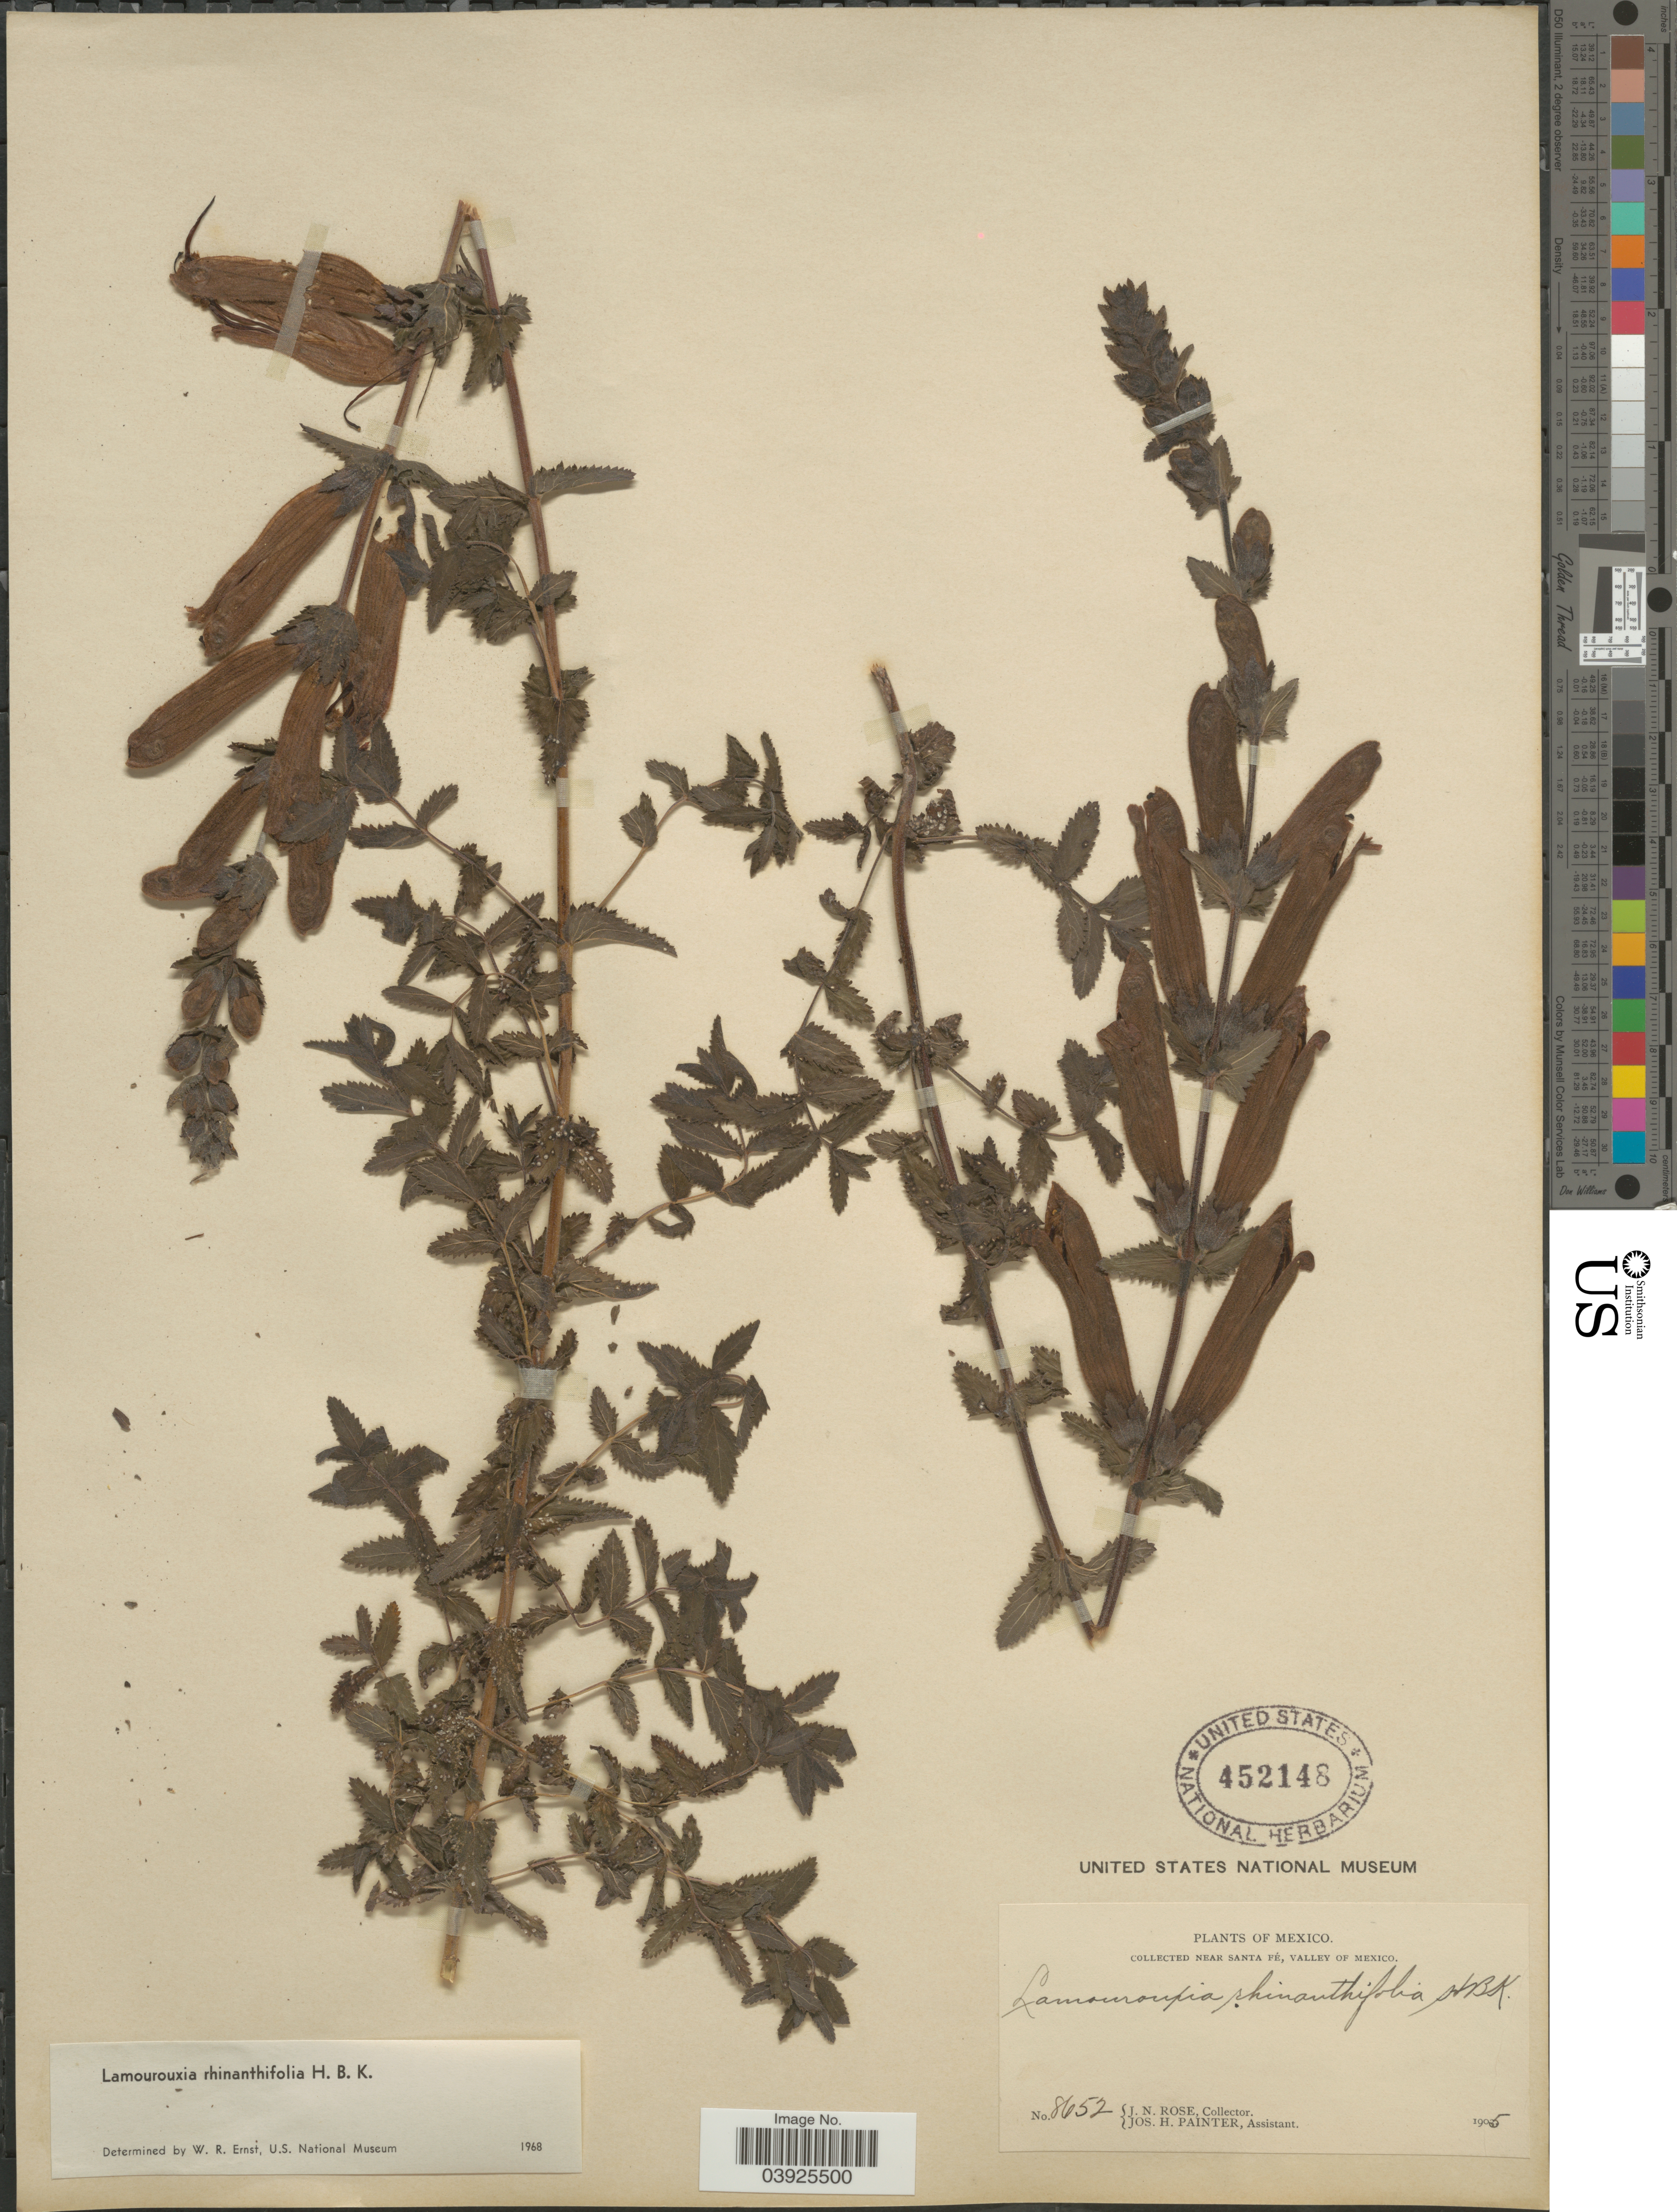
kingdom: Plantae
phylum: Tracheophyta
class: Magnoliopsida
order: Lamiales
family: Orobanchaceae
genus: Lamourouxia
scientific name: Lamourouxia rhinanthifolia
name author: Kunth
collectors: J. N. Rose & J. H. Painter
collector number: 8652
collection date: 1905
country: Mexico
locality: Near Santa Fé, valley of Mexico.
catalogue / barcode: US 452148